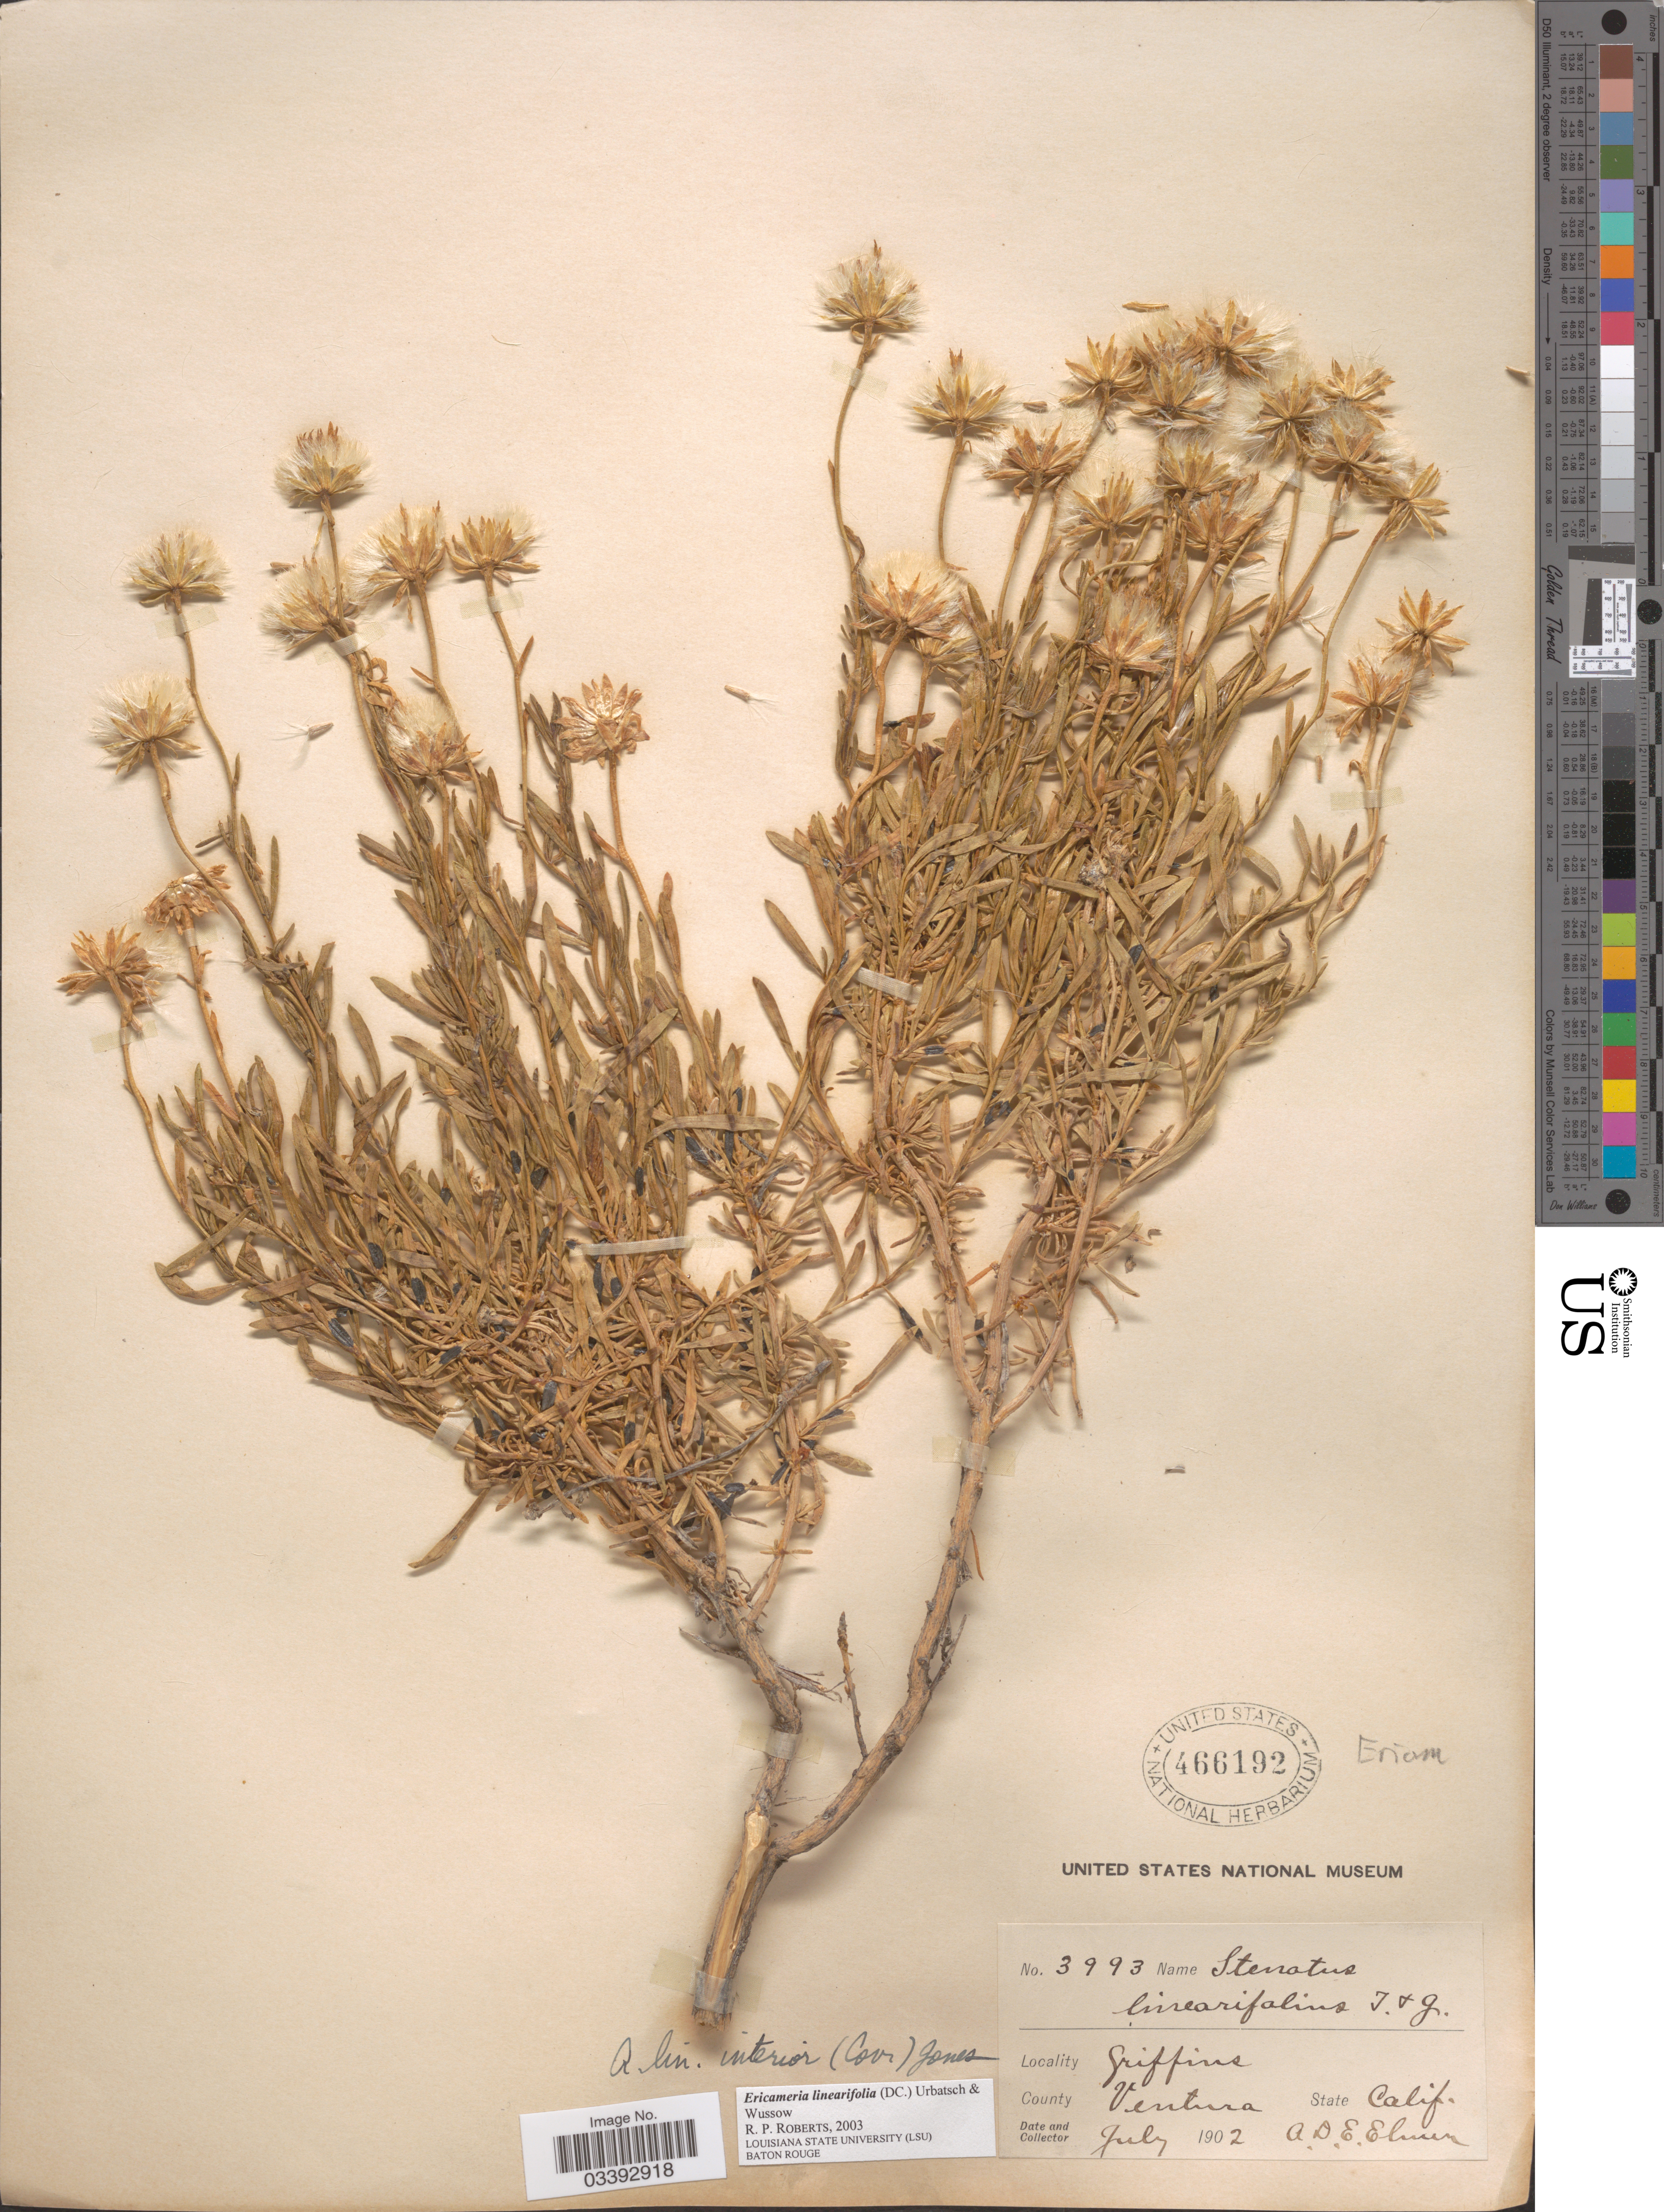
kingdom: Plantae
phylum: Tracheophyta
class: Magnoliopsida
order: Asterales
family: Asteraceae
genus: Ericameria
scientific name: Ericameria linearifolia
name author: (DC.) Urbatsch & Wussow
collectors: A. D. E. Elmer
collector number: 3993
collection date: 1902-07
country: United States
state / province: California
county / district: Ventura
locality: Griffins, County Ventura.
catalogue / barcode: US 466192